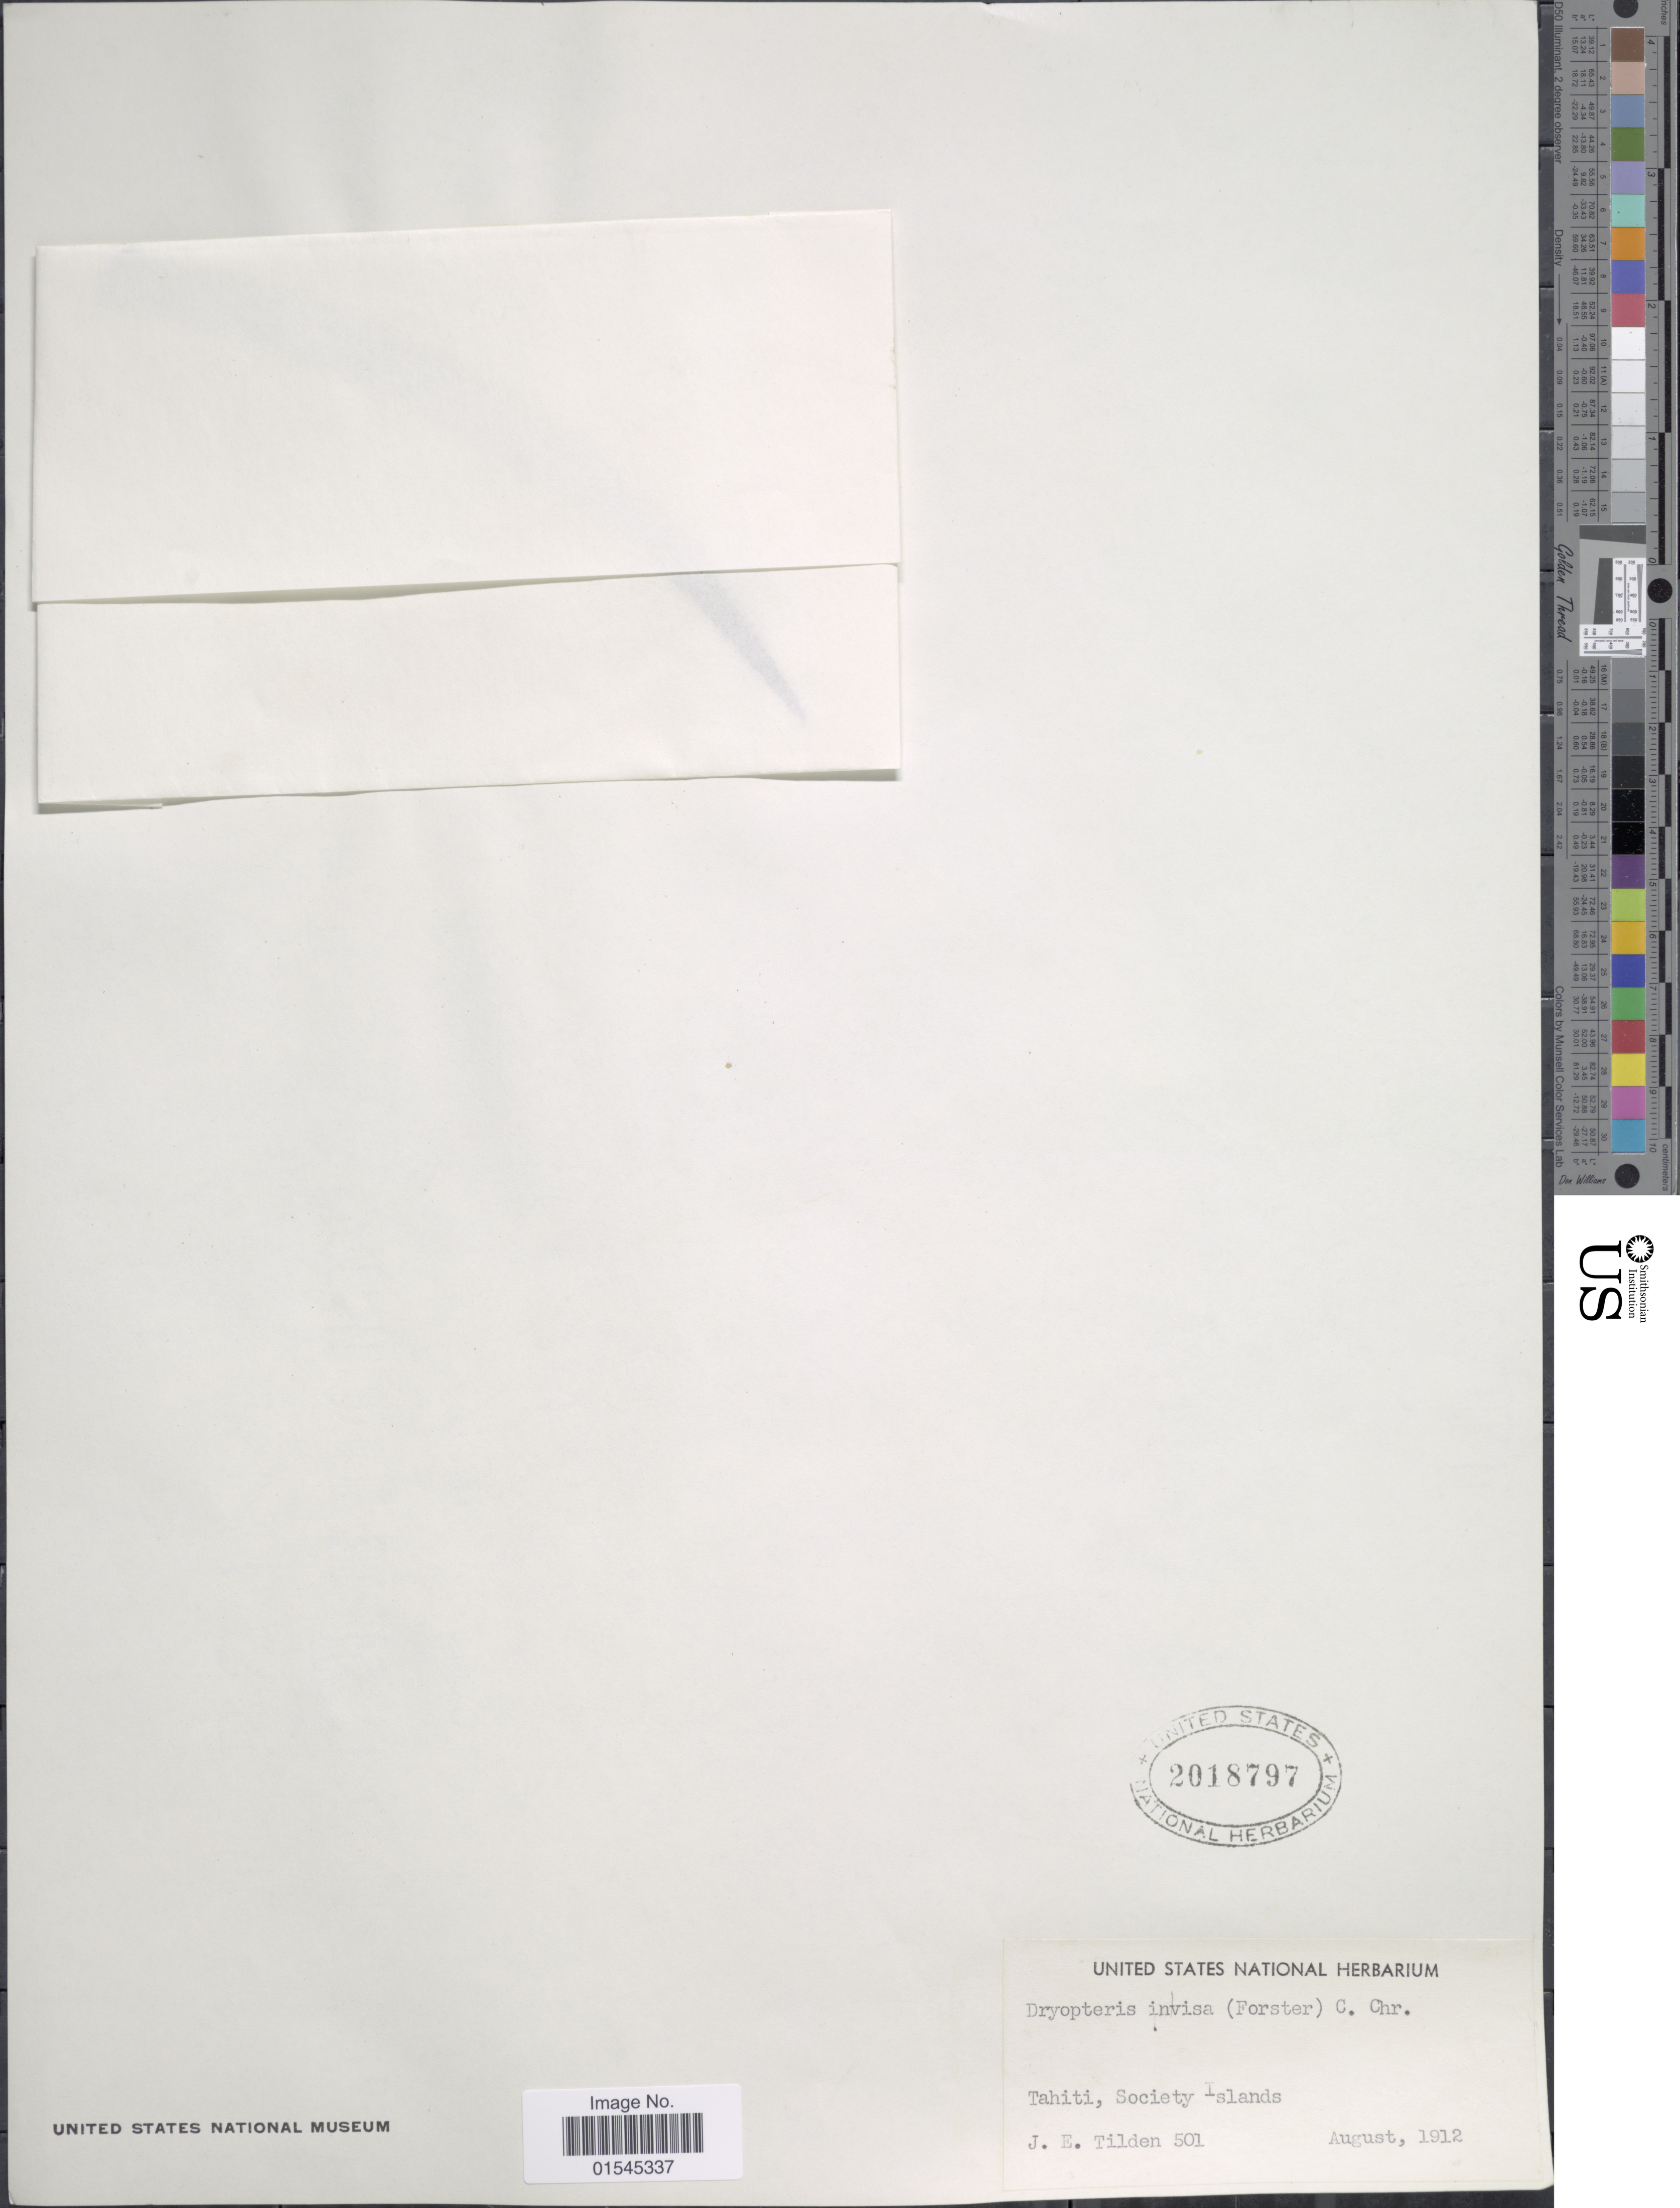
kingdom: Plantae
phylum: Tracheophyta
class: Polypodiopsida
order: Polypodiales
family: Thelypteridaceae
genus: Sphaerostephanos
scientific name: Sphaerostephanos invisus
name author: (G. Forst.) Holttum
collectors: J. E. Tilden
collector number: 501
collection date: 1912-08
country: French Polynesia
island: Tahiti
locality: Tahiti, Society Islan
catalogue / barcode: US 2018797